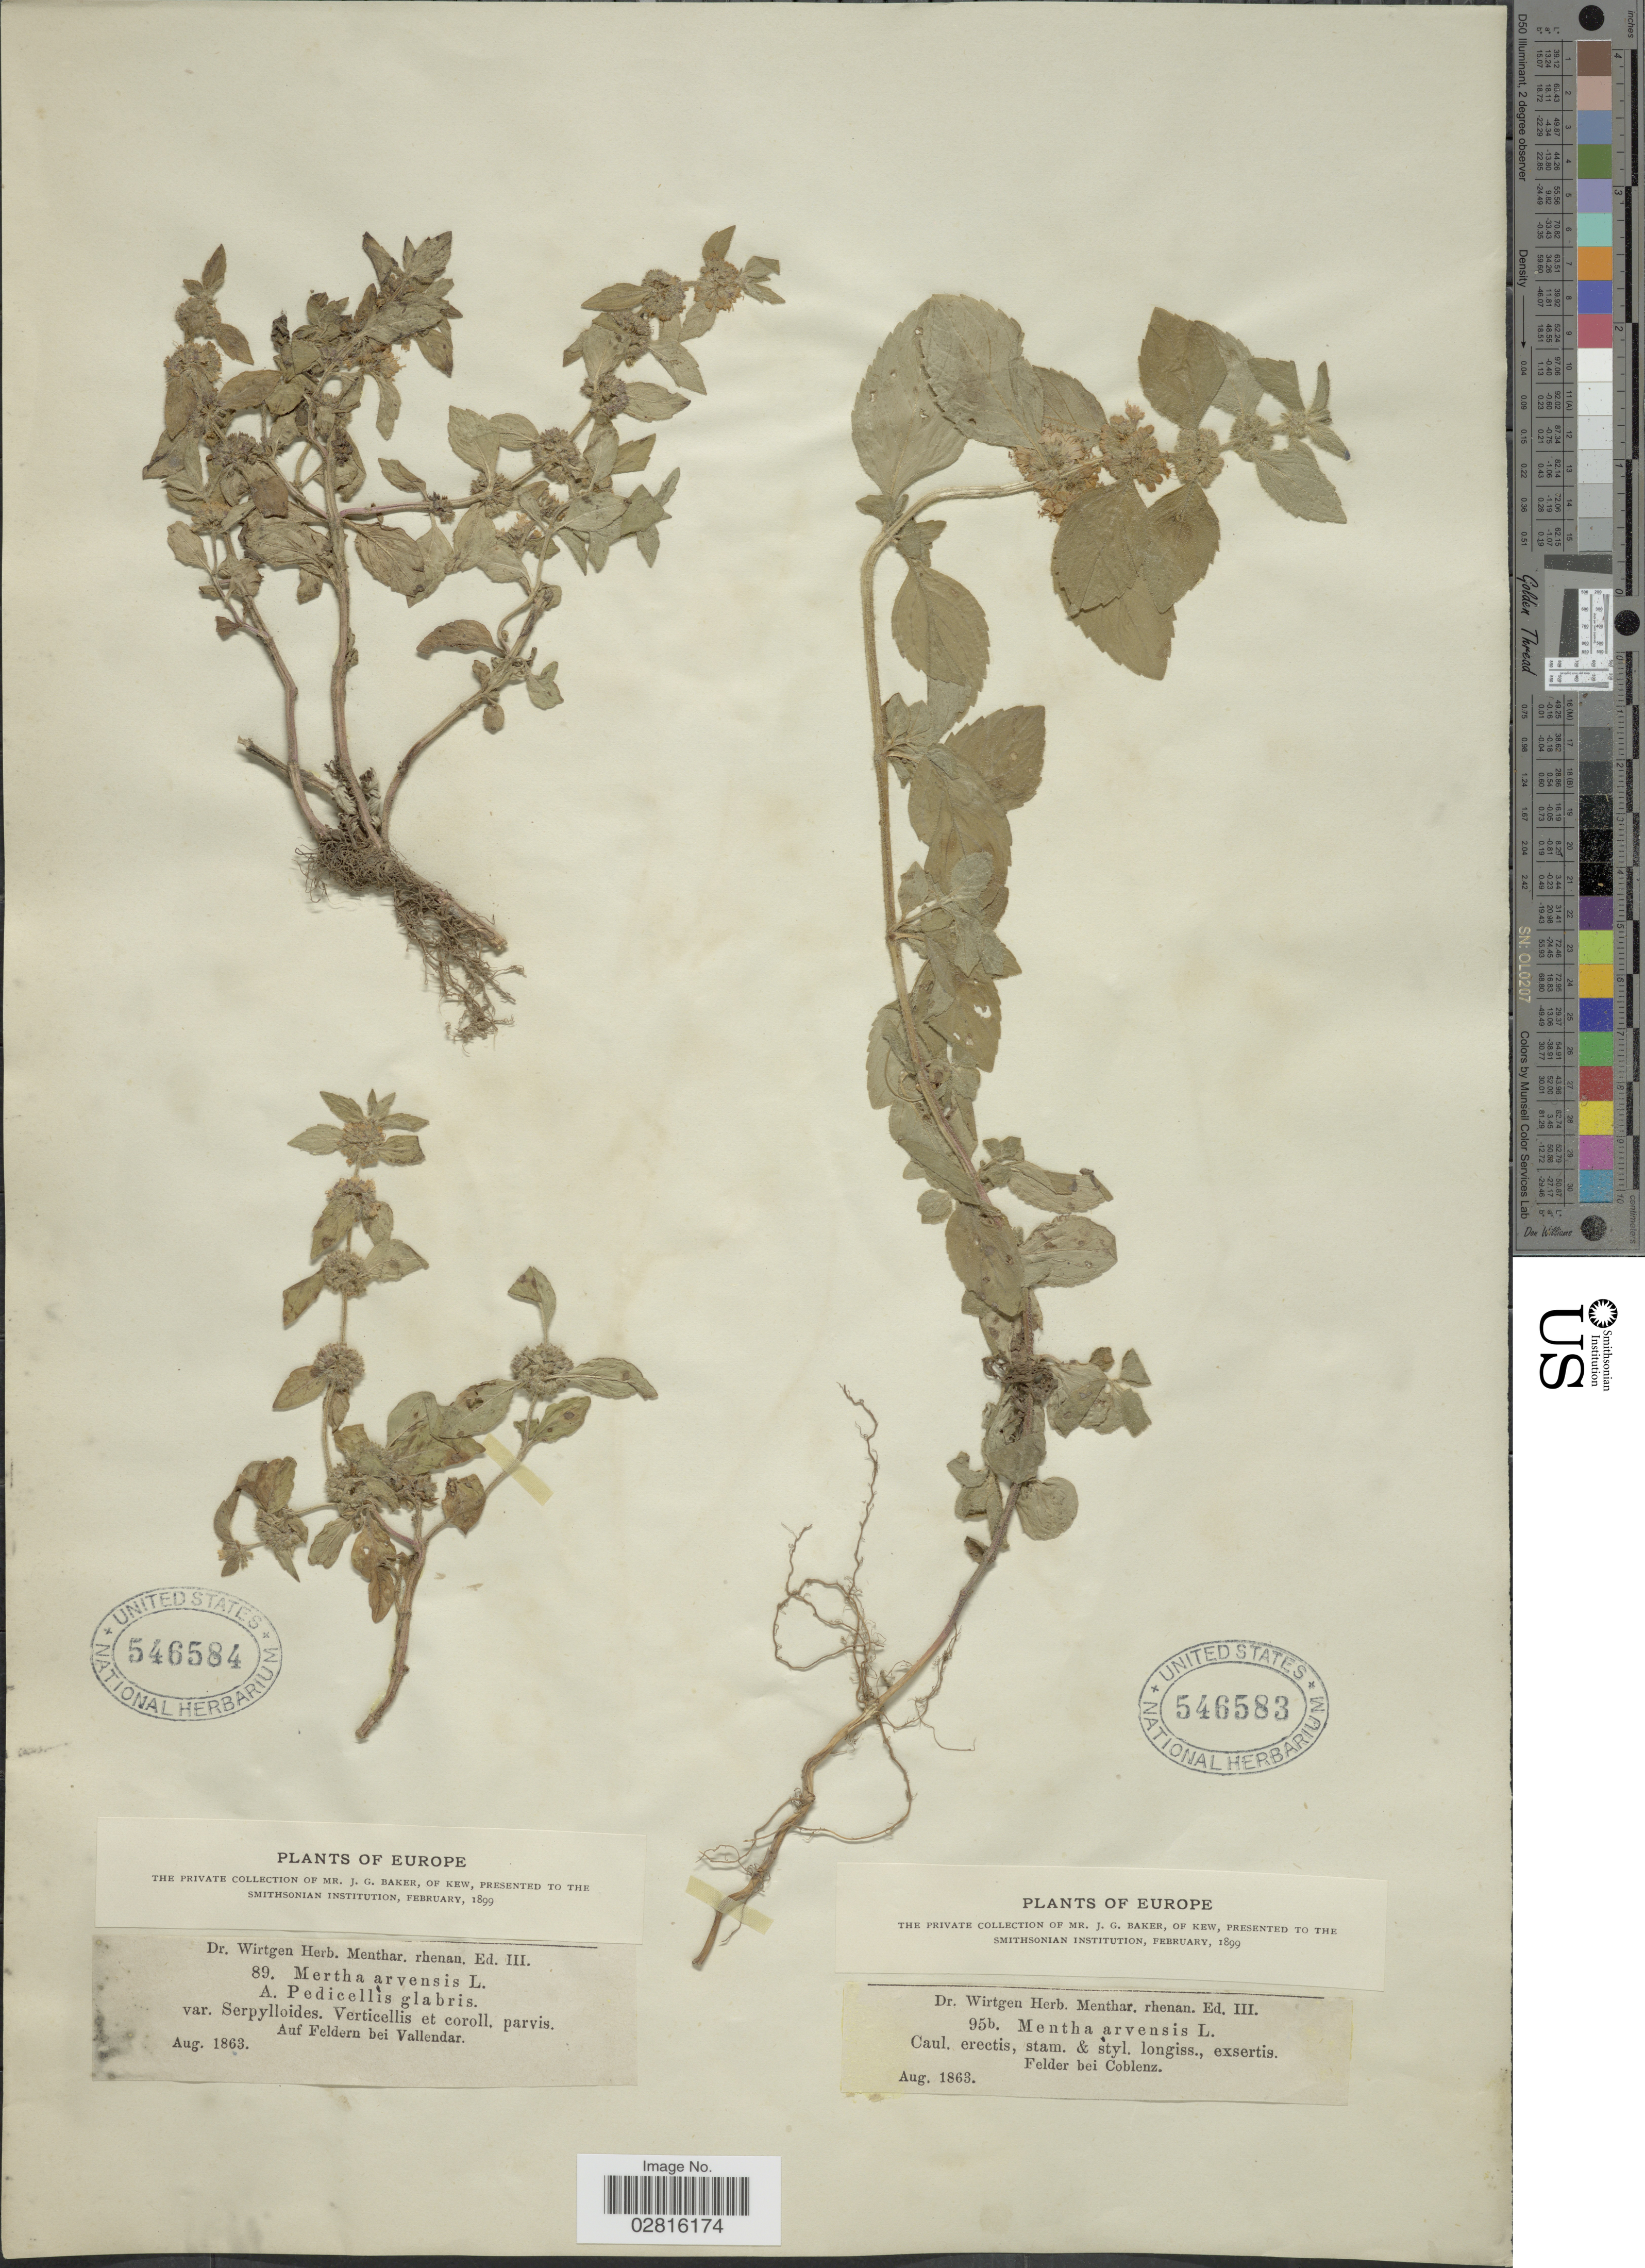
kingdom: Plantae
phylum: Tracheophyta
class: Magnoliopsida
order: Lamiales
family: Lamiaceae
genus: Mentha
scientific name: Mentha arvensis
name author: L.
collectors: Wirtgen, --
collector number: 89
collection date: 1863-08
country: Germany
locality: Europe. Auf Feldern bei Vallendar.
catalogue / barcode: US 546584-2